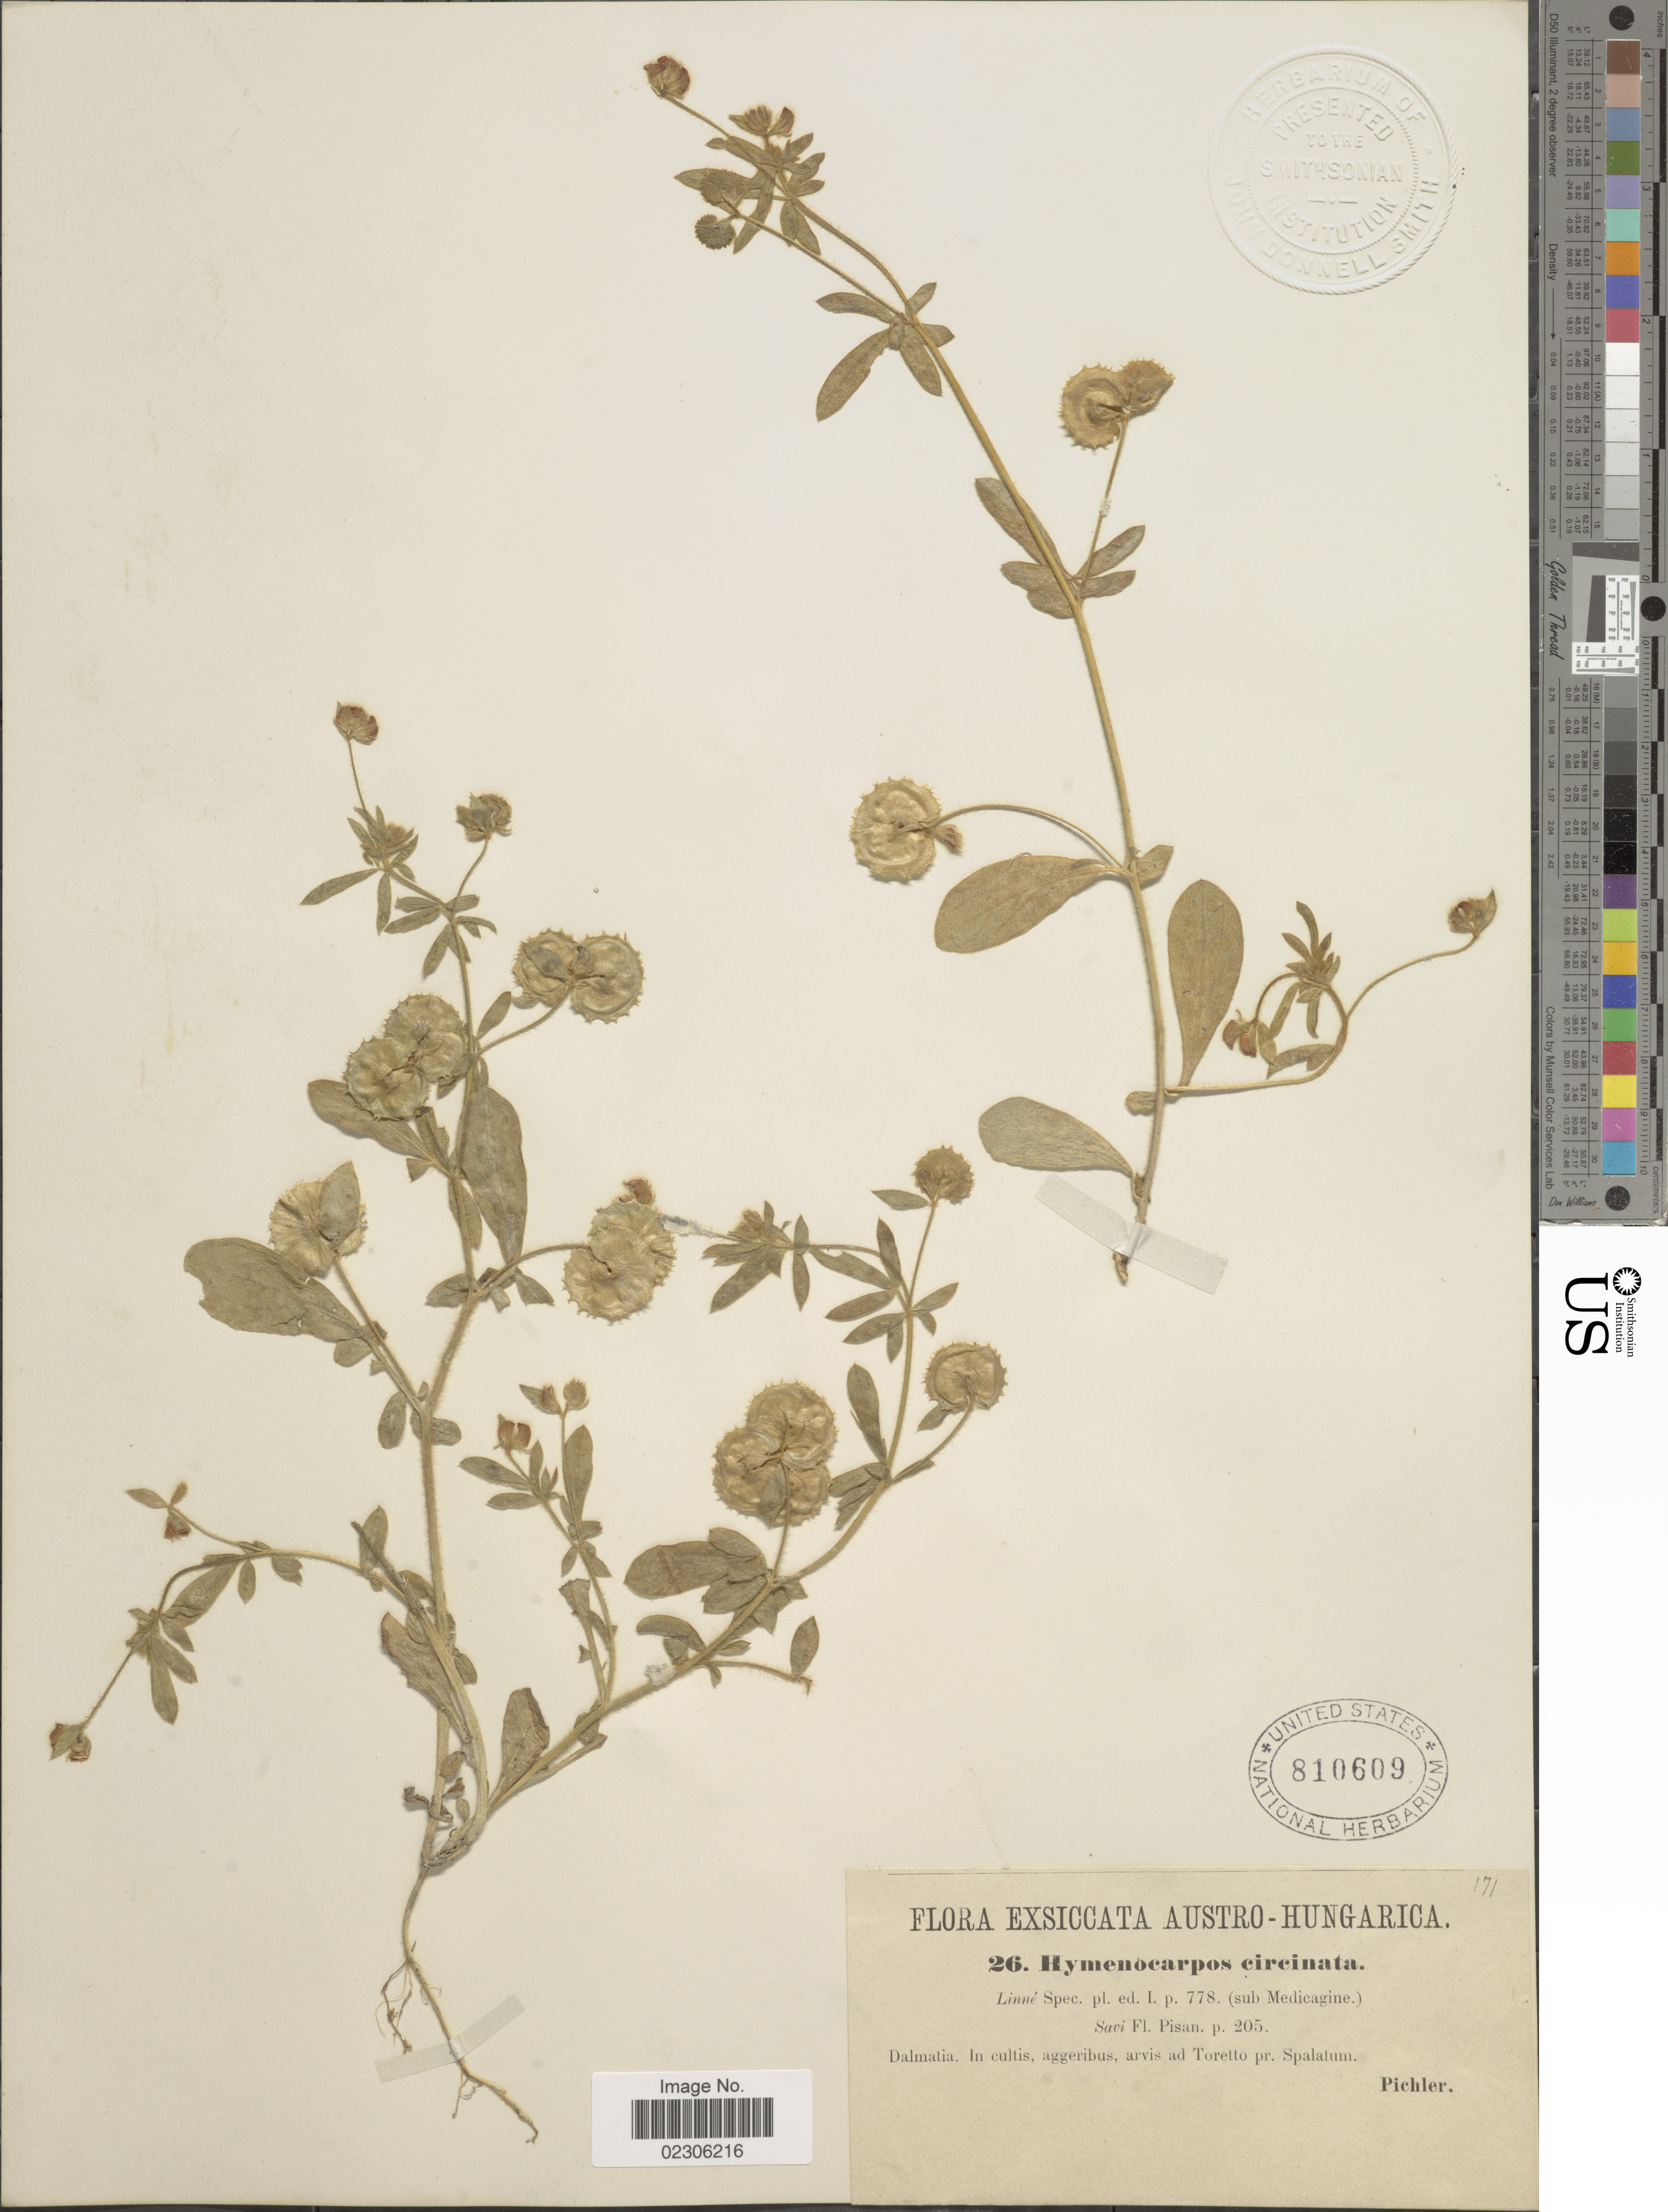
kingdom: Plantae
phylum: Tracheophyta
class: Magnoliopsida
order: Fabales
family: Fabaceae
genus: Hymenocarpos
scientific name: Hymenocarpos circinnatus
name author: (L.) Savi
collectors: Pichler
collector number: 26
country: Hungary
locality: Austro-Hungarica, Dalmatia, In cultis, aggeribus, arvis ad Torreto pr. Spalatum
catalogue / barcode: US 810609